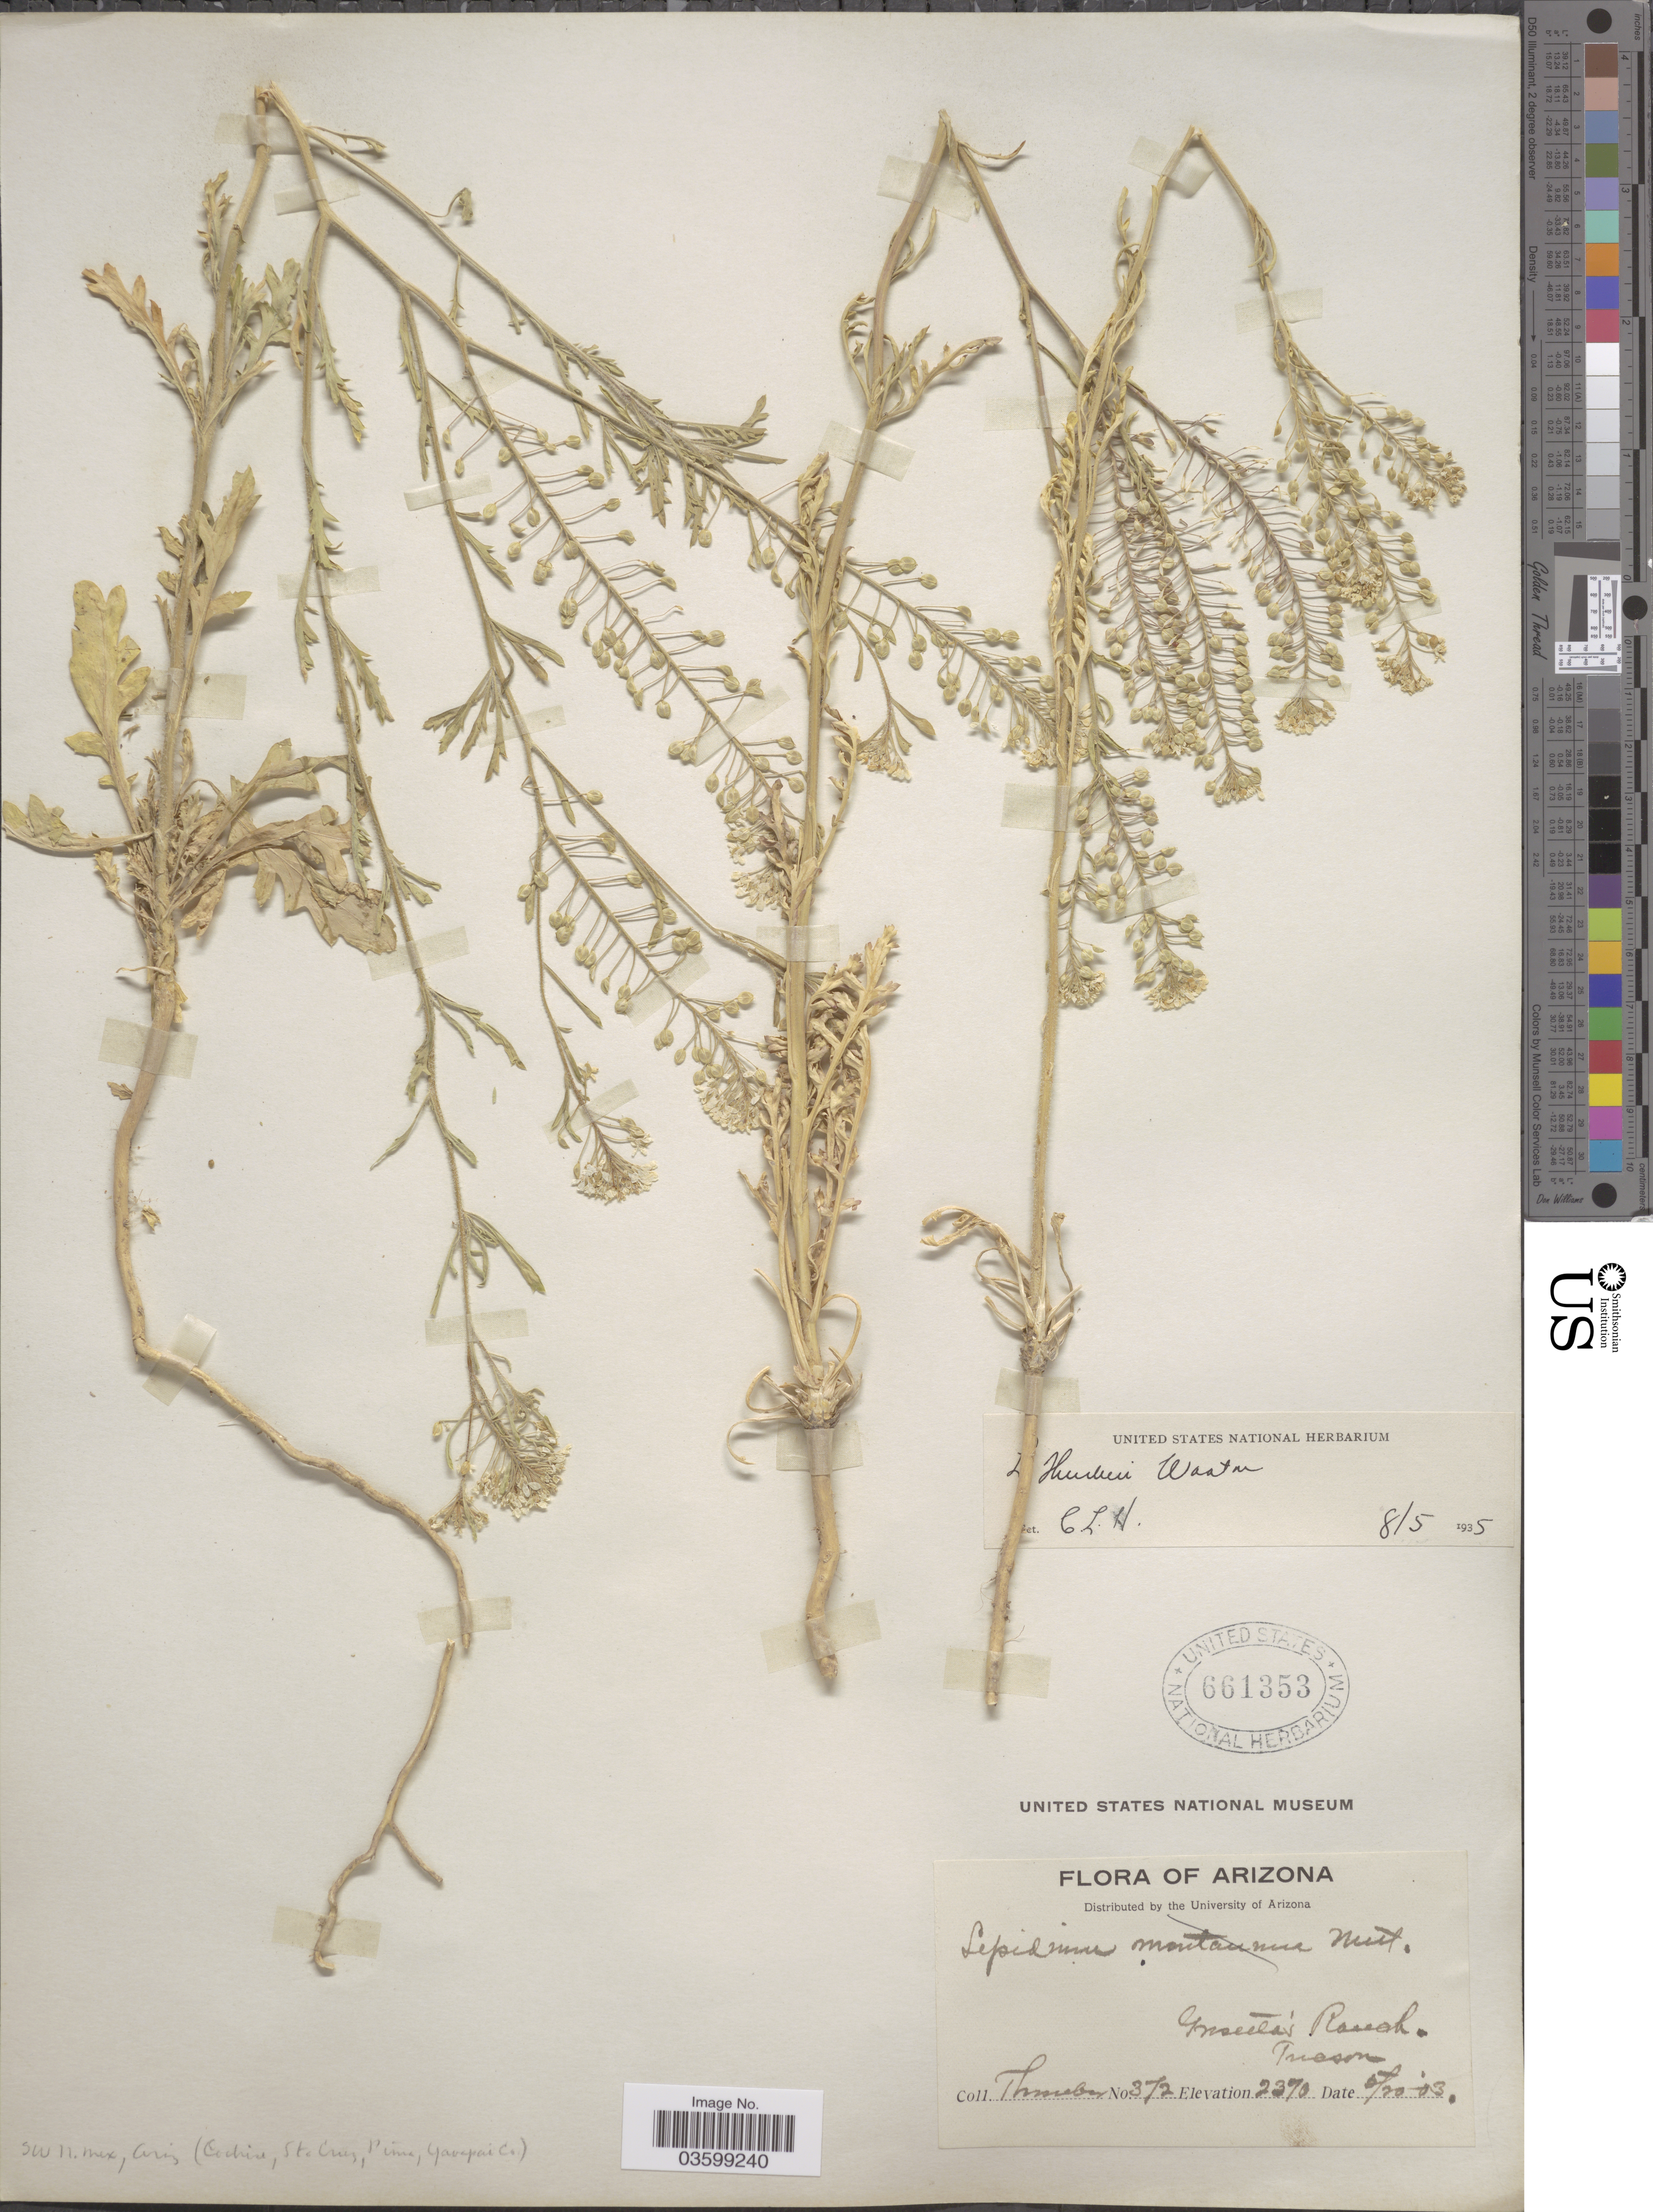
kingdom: Plantae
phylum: Tracheophyta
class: Magnoliopsida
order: Brassicales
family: Brassicaceae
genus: Lepidium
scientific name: Lepidium thurberi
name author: Wooton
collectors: -. Thornber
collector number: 372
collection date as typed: Transcribed d/m/y: 20/5/3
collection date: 1903-05-20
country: United States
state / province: Arizona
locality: Grosetta's Ranch. Tucson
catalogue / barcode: US 661353